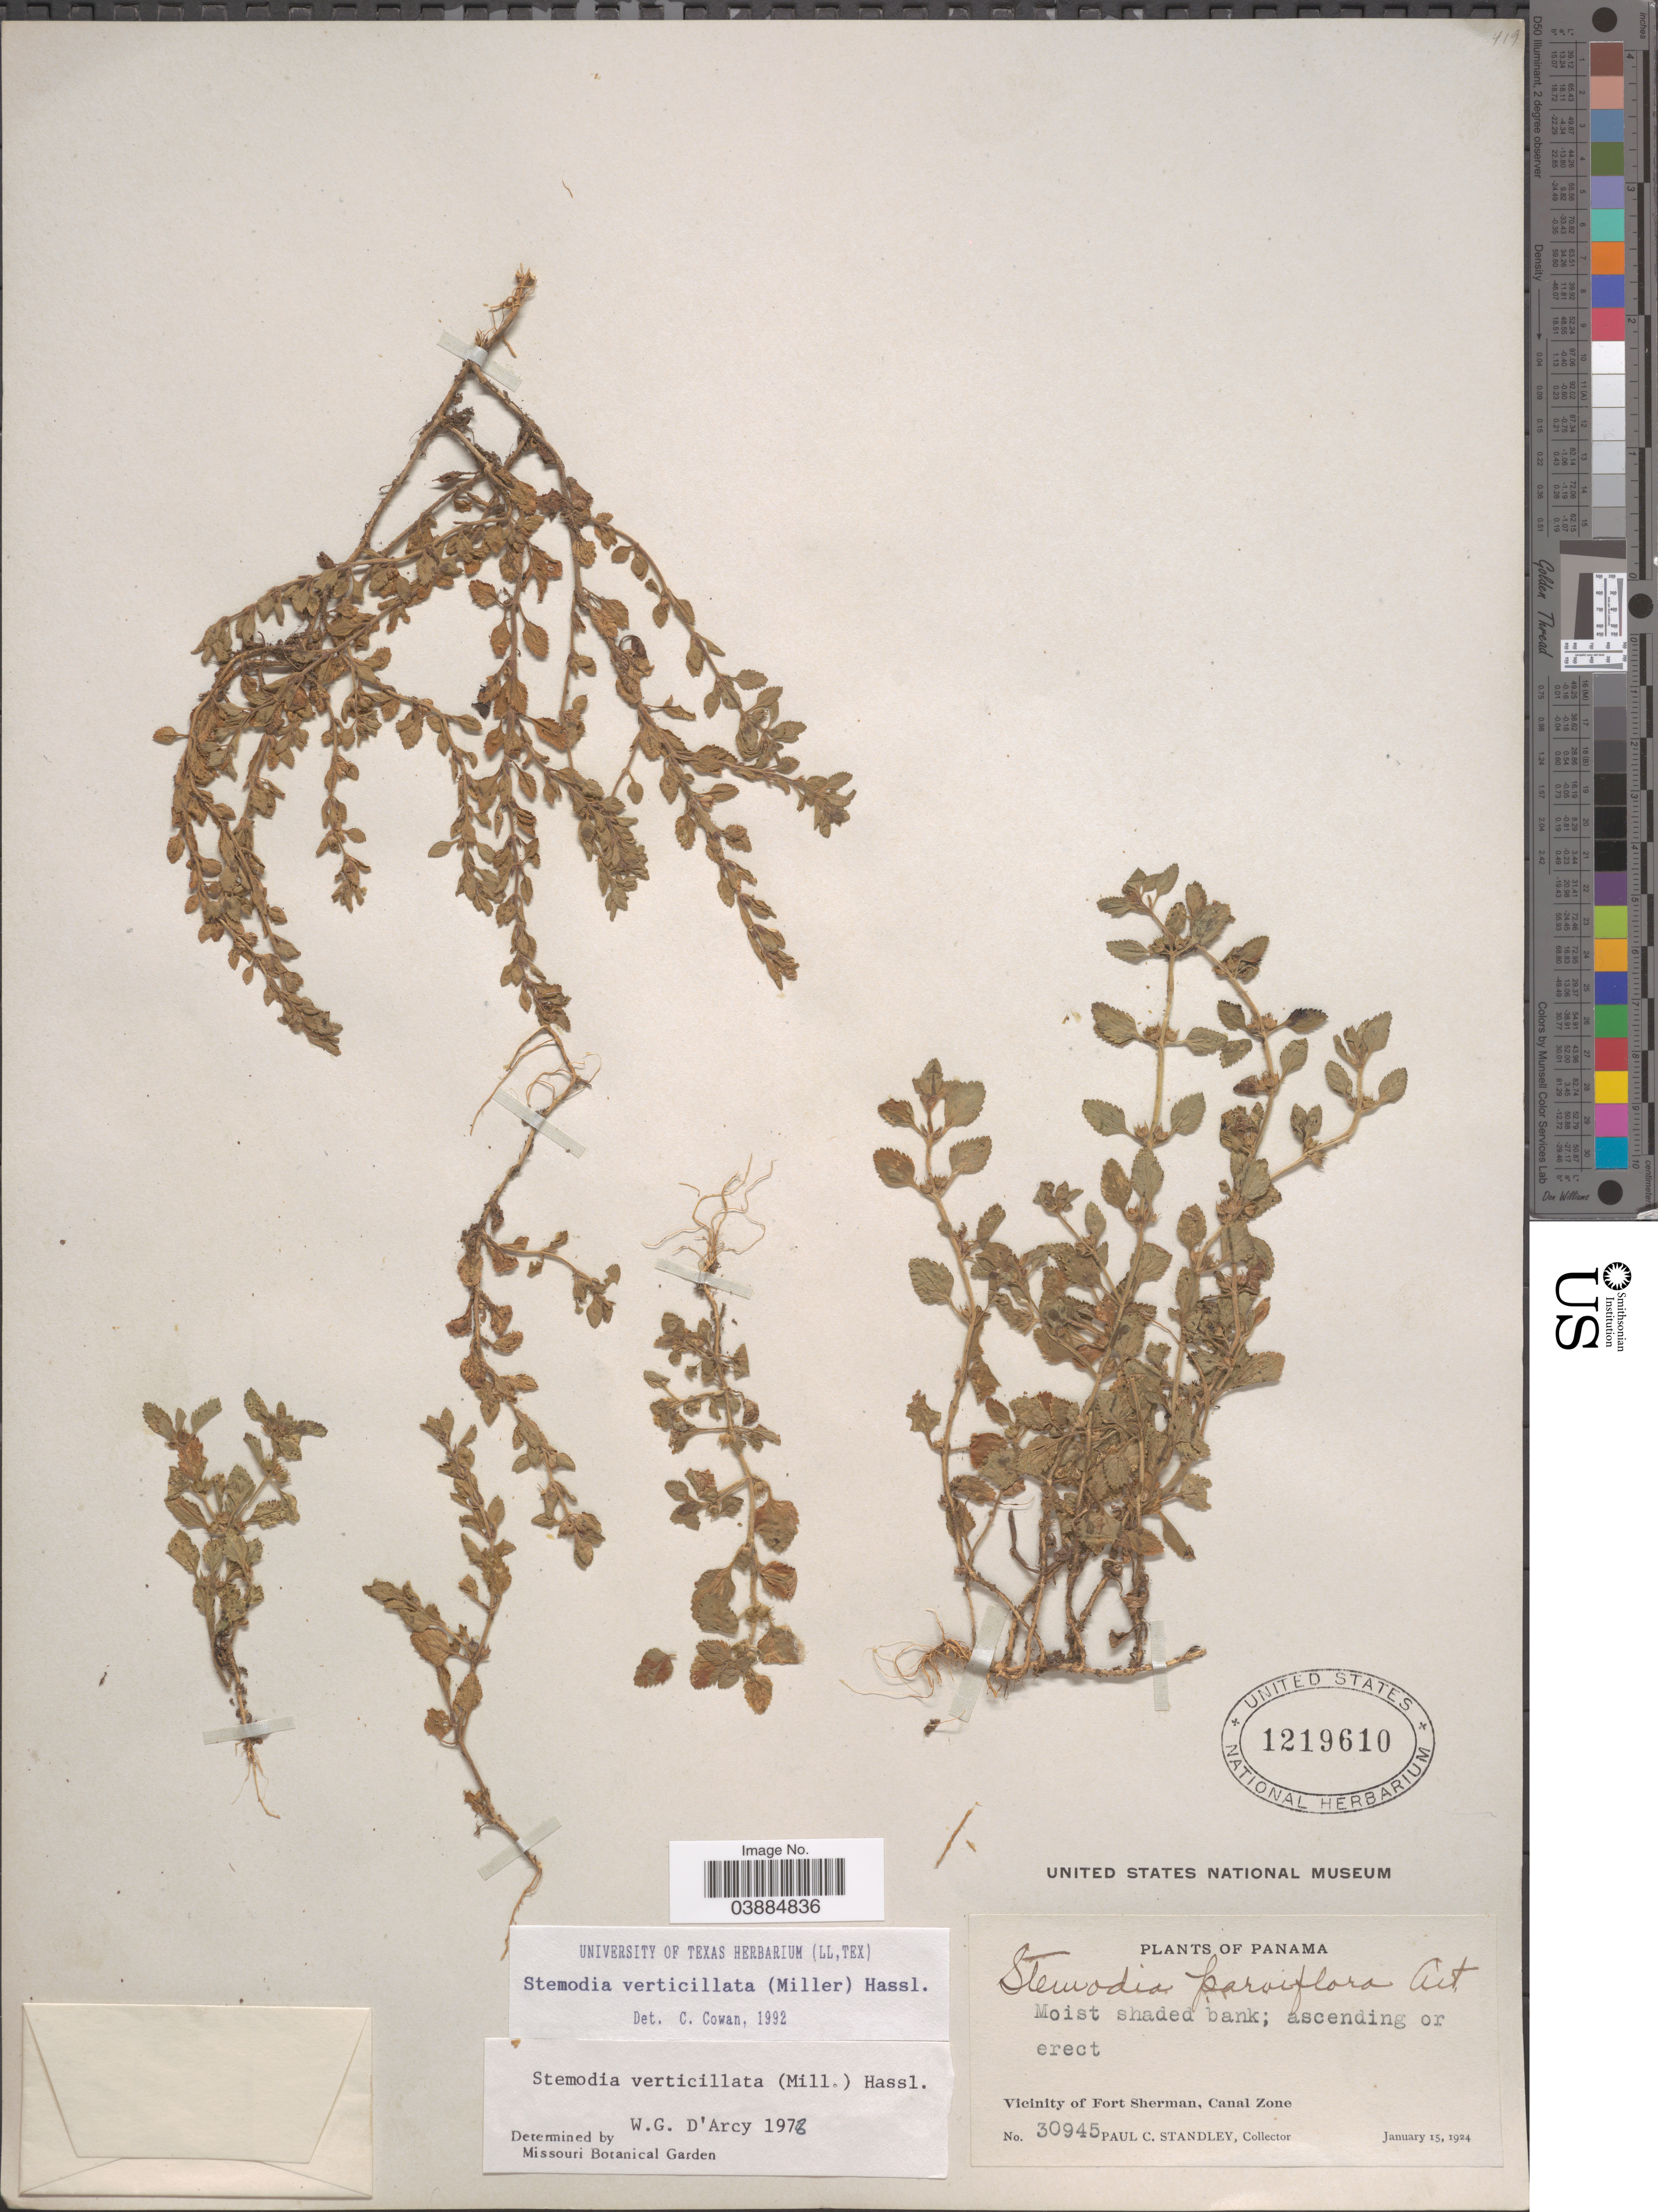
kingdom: Plantae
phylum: Tracheophyta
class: Magnoliopsida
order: Lamiales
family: Plantaginaceae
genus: Stemodia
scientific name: Stemodia verticillata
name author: (Mill.) Hassl.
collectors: P. C. Standley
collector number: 30945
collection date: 1924-01-15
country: Panama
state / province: Colón / Panamá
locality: Vicinity of Fort Sherman, Canal Zone.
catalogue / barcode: US 1219610